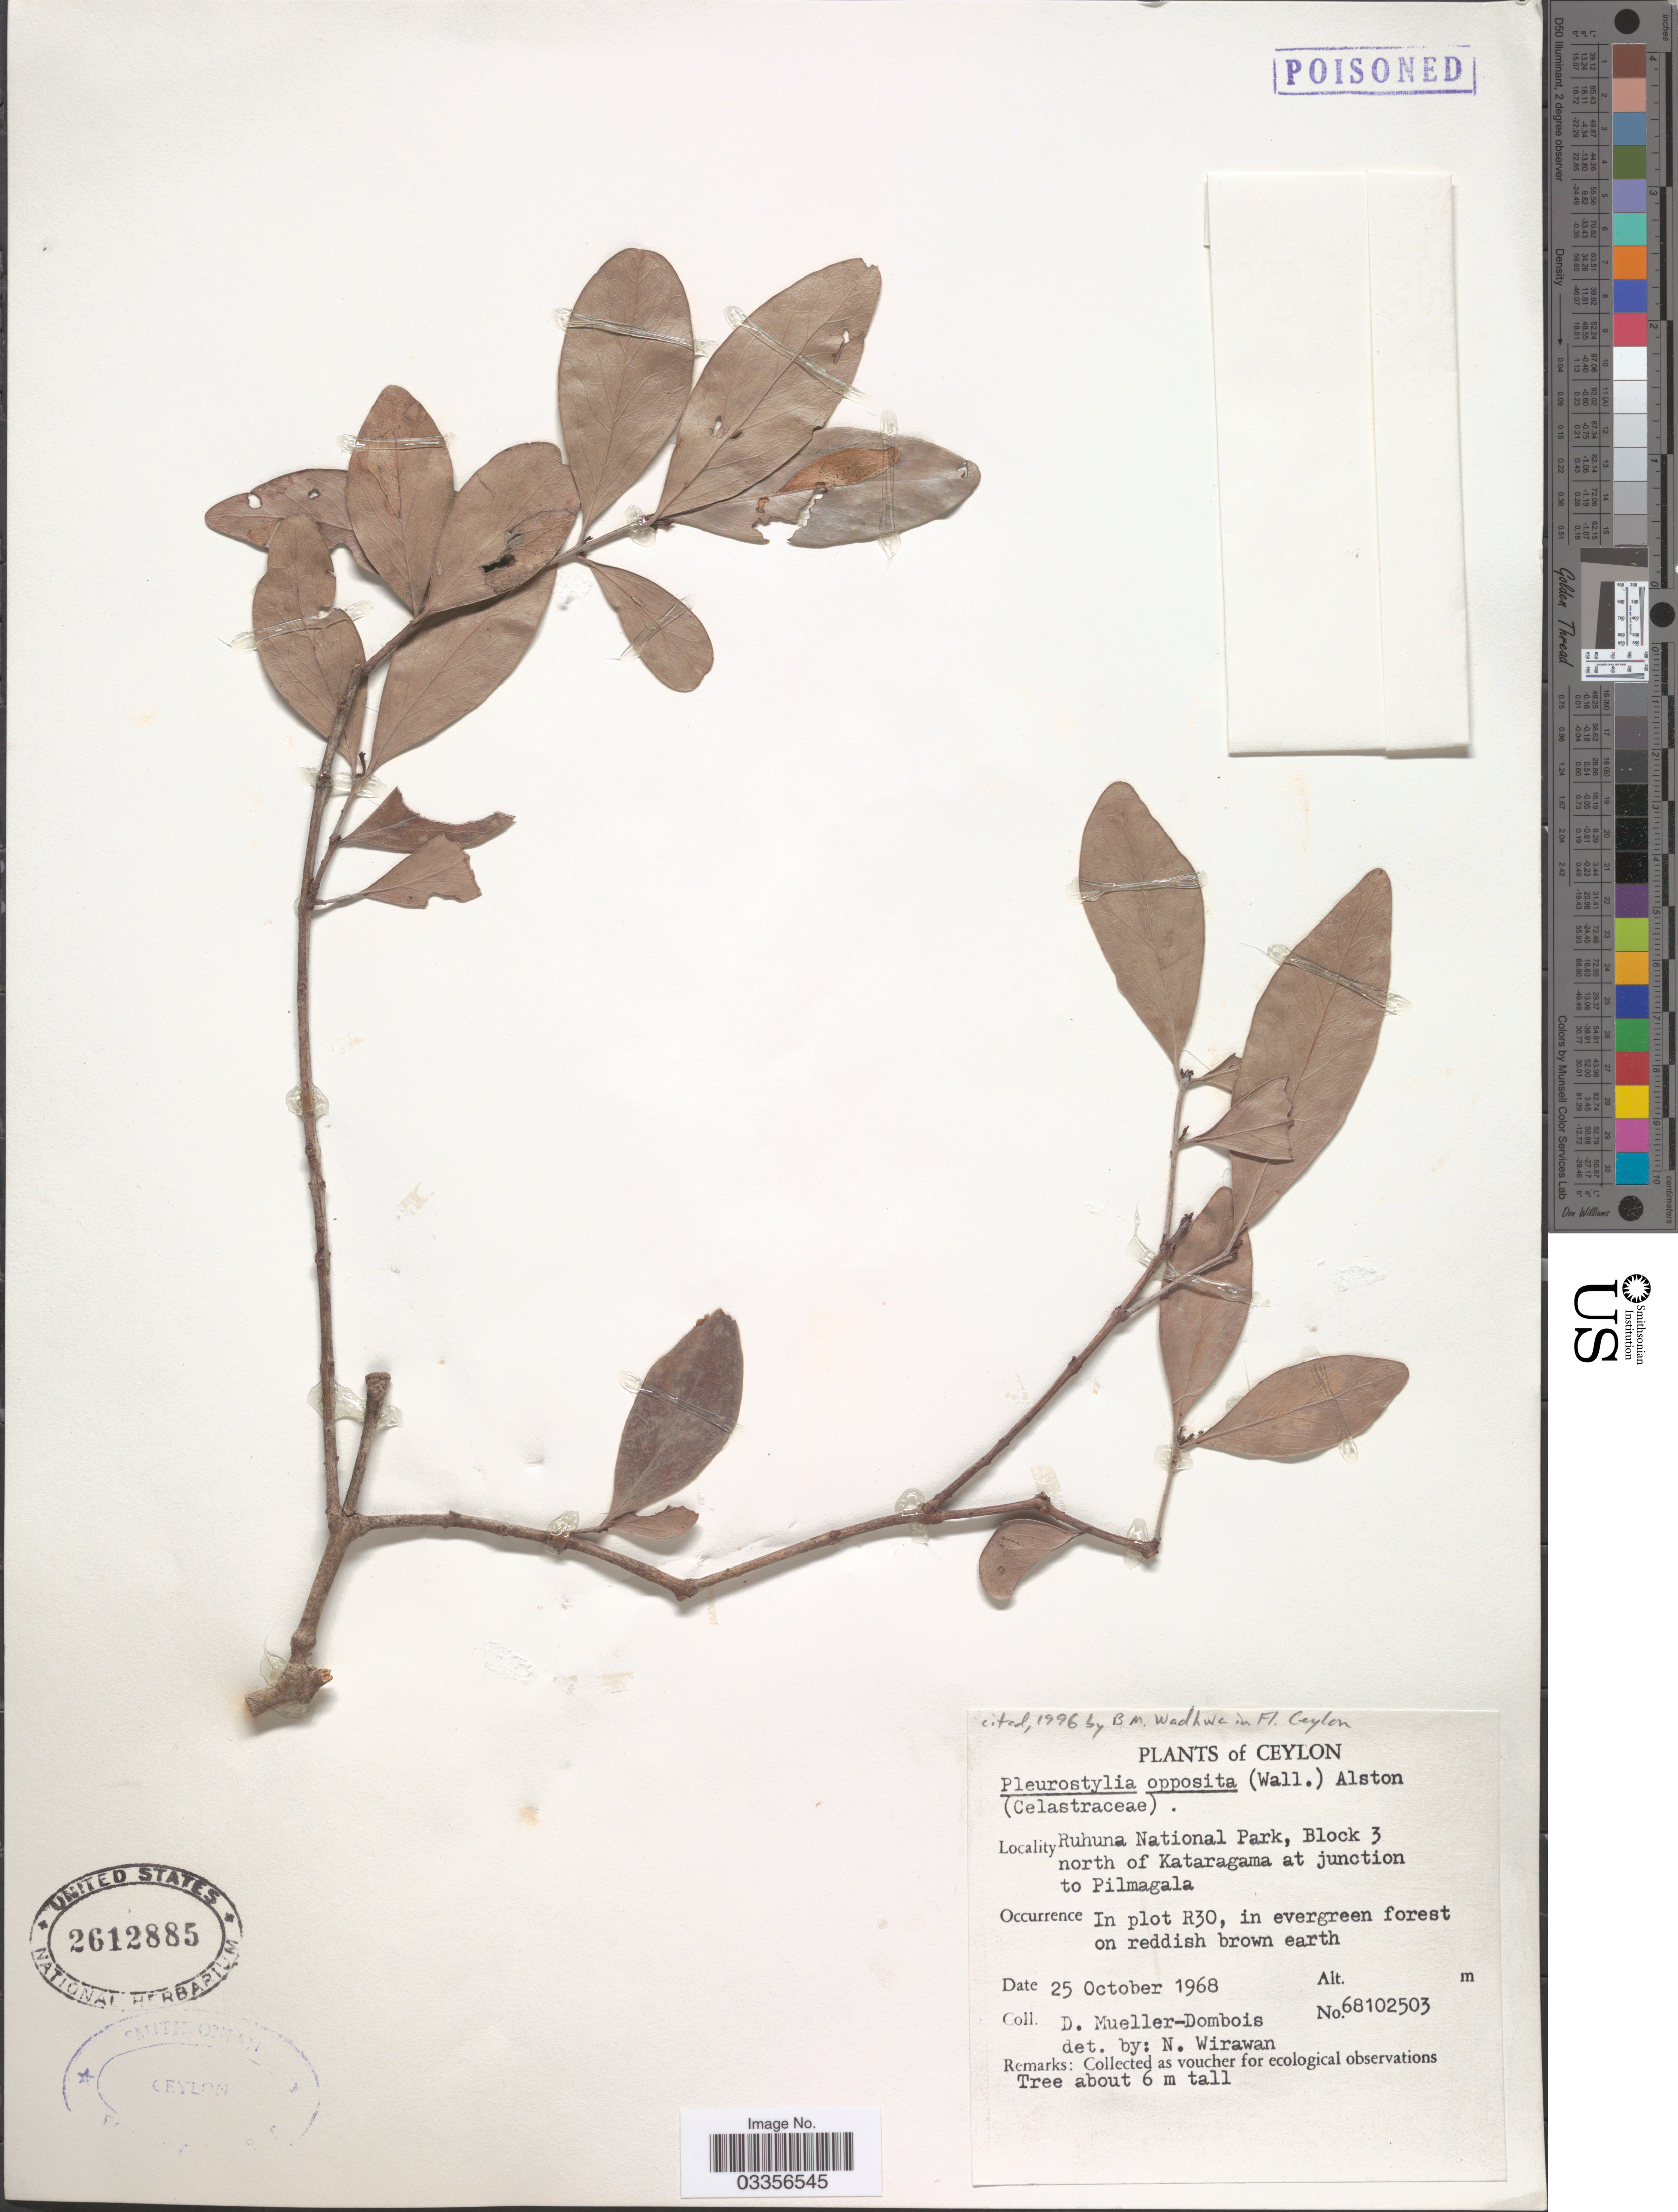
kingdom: Plantae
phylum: Tracheophyta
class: Magnoliopsida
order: Celastrales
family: Celastraceae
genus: Pleurostylia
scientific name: Pleurostylia opposita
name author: (Wall.) Alston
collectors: D. Mueller-Dombois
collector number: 68102503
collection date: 1968-10-25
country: Sri Lanka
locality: Ceylon, Ruhuna National Park, Block 3 north of Kataragama at junction to Pilmagala. In plot R30.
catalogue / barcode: US 2612885